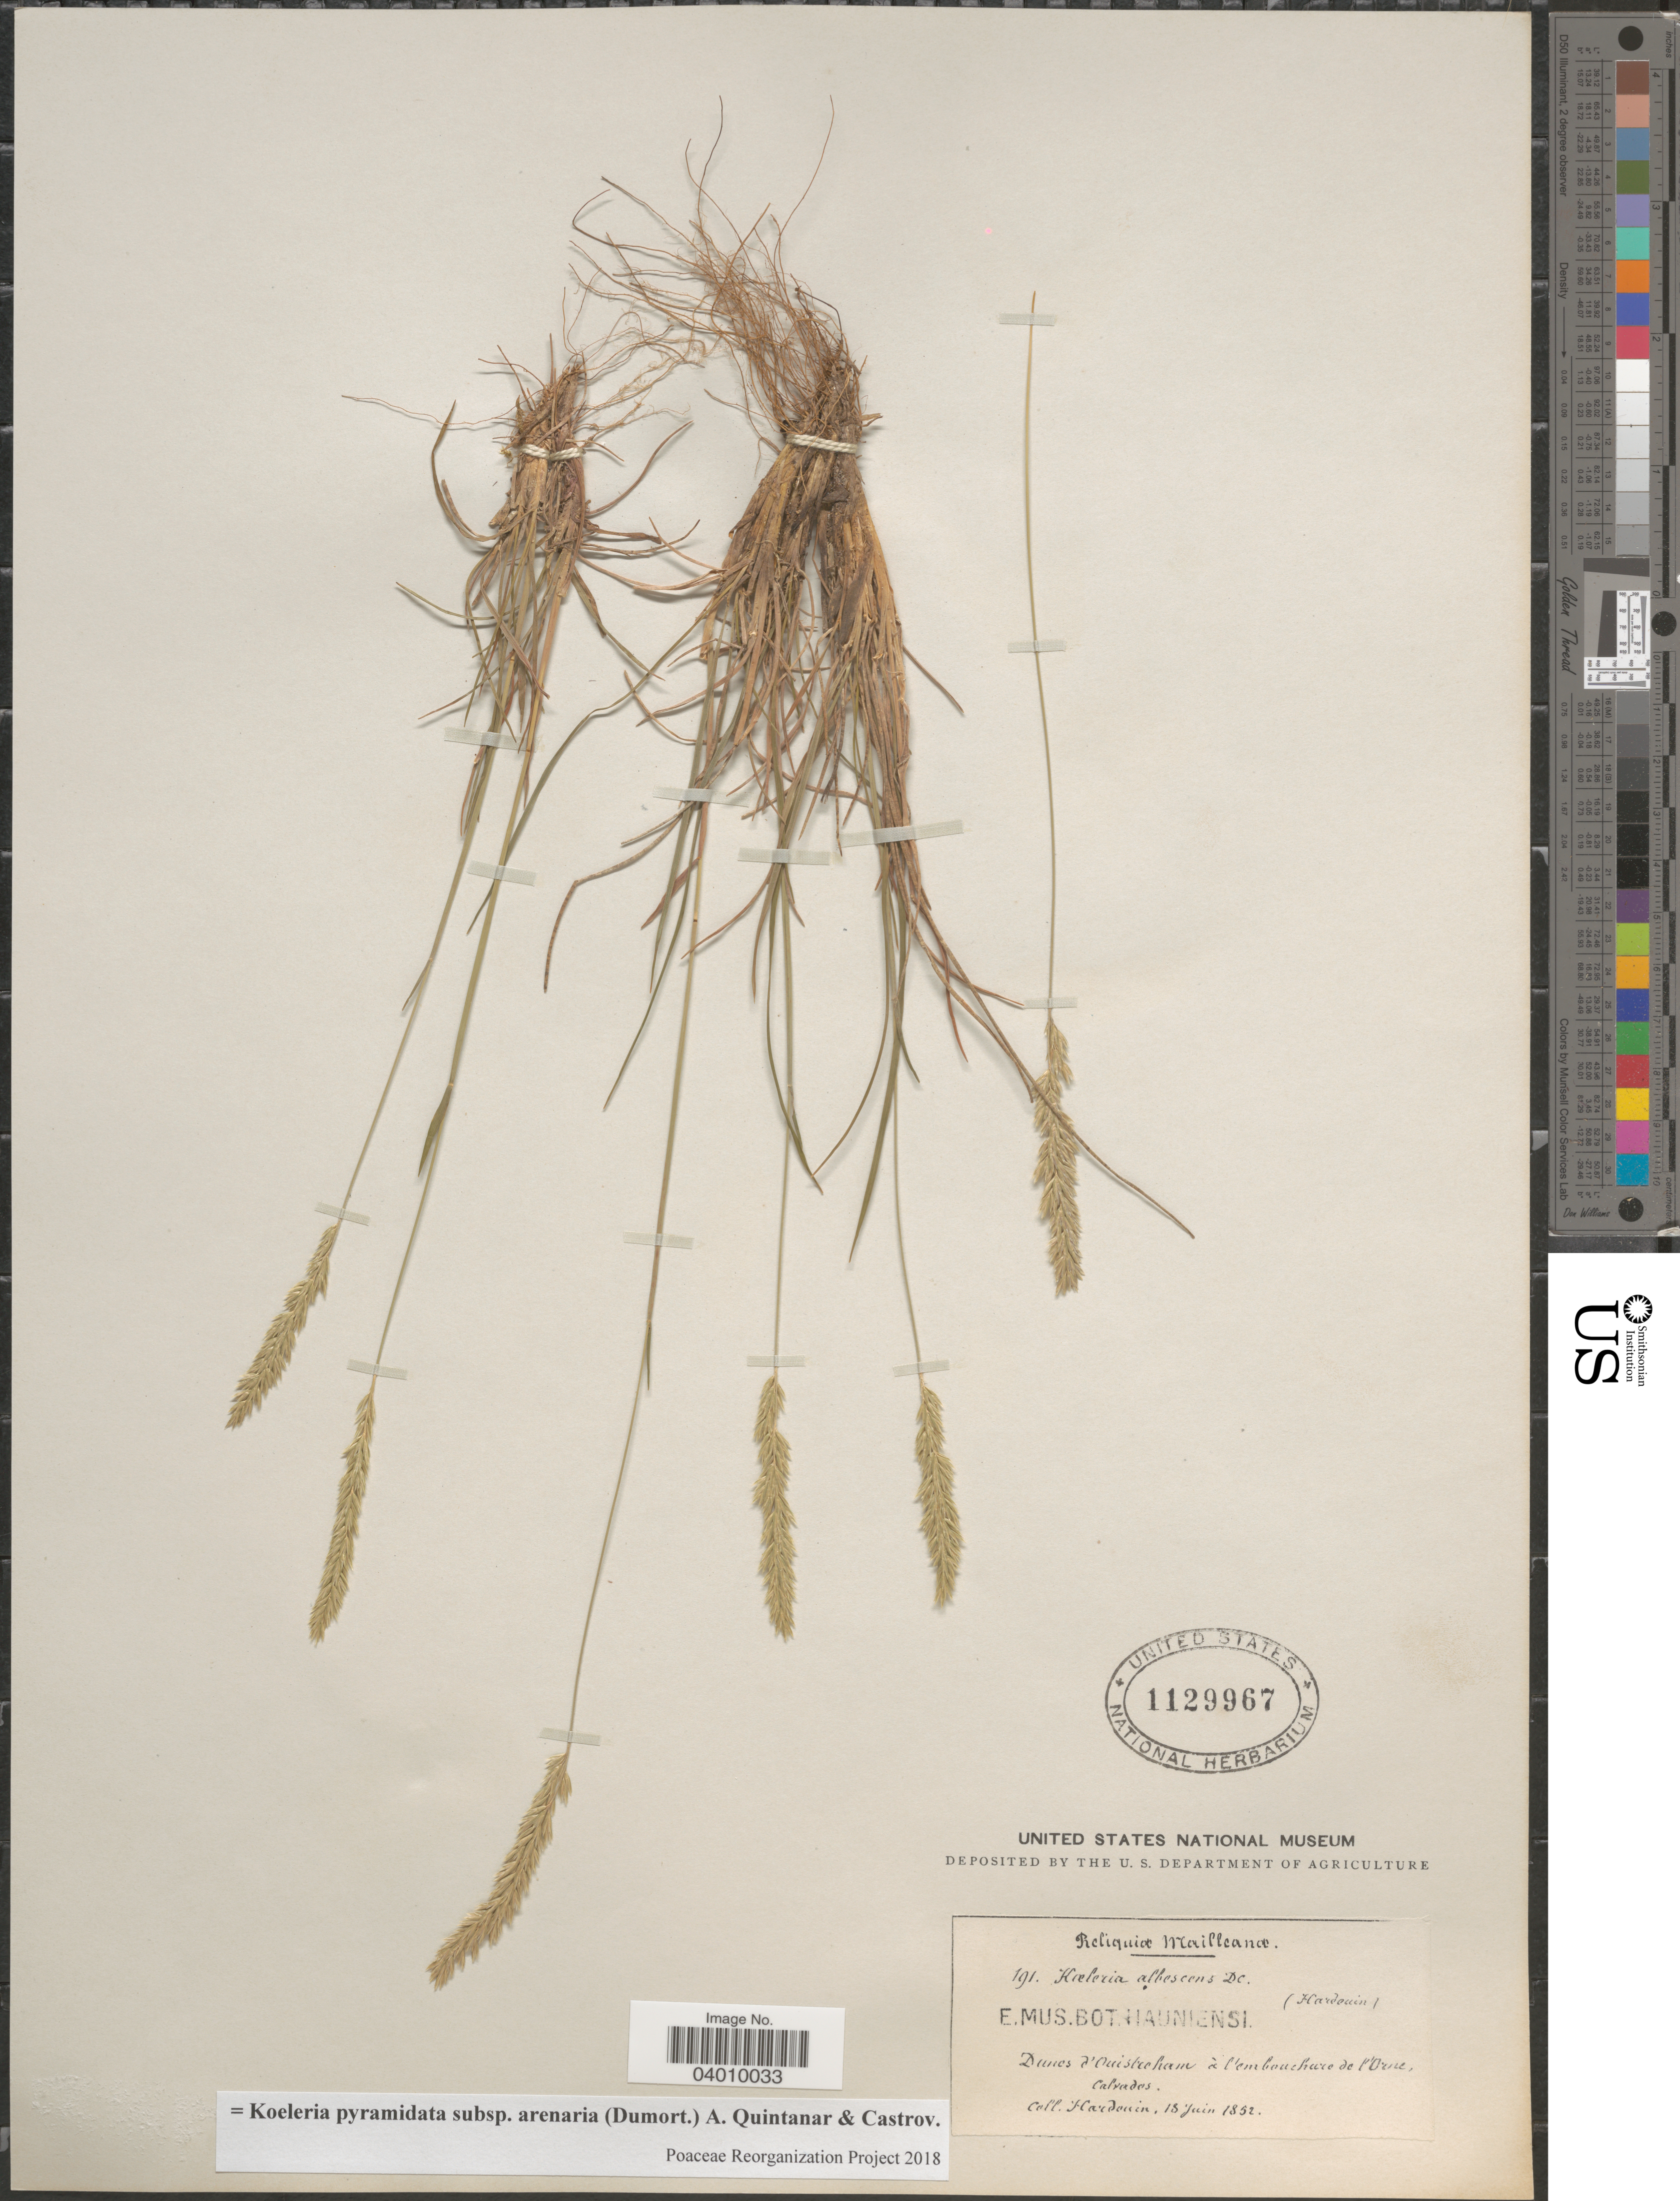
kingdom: Plantae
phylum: Tracheophyta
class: Liliopsida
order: Poales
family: Poaceae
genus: Koeleria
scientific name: Koeleria pyramidata subsp. arenaria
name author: (Dumort.) Castrov. & Quintanar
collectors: Hardonin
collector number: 191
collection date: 1852-06-13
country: France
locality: Dunes d'Ouistreham à l'embouchare de l'Orne, Calvados.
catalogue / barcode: US 1129967